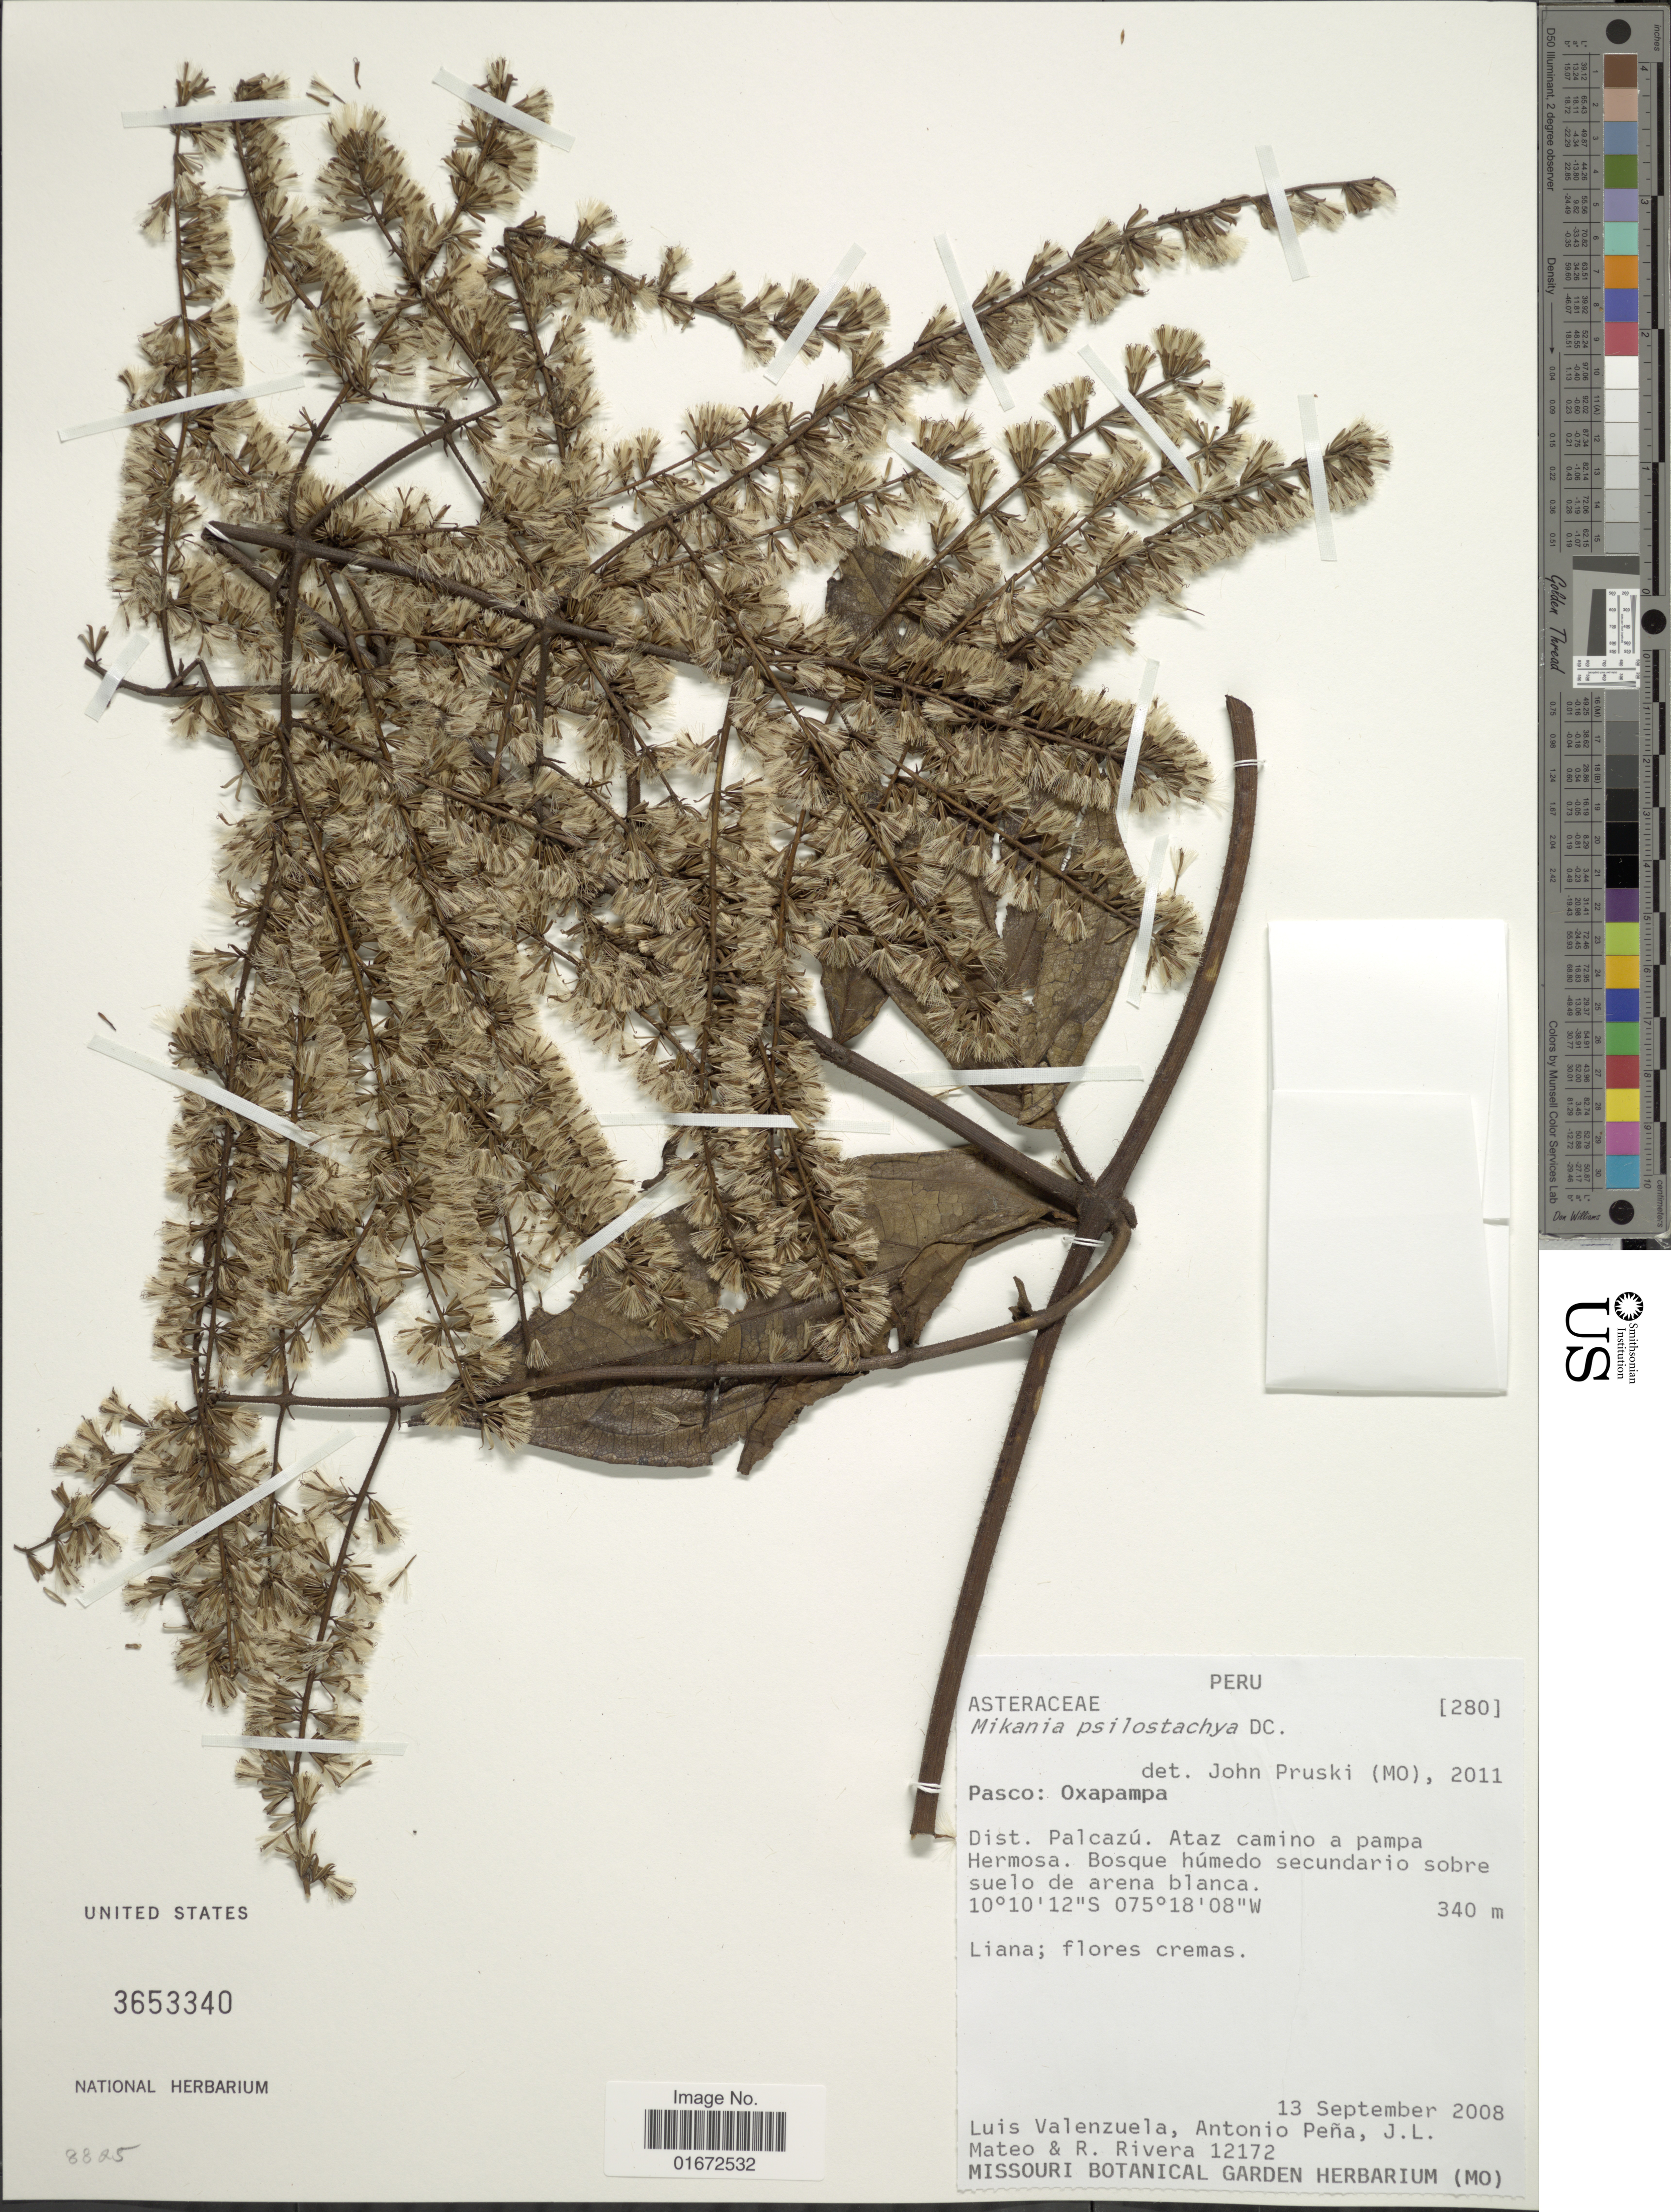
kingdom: Plantae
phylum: Tracheophyta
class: Magnoliopsida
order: Asterales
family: Asteraceae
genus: Mikania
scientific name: Mikania psilostachya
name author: DC.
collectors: L. Valenzuela, A. Peña, J. Mateo & R. Rivera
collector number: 12172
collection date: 2008-09-13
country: Peru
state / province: Pasco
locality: Pasco: Oxapampa. Dist. Palcazú. Ataz camino a pampa Hermosa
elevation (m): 340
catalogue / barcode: US 3653340